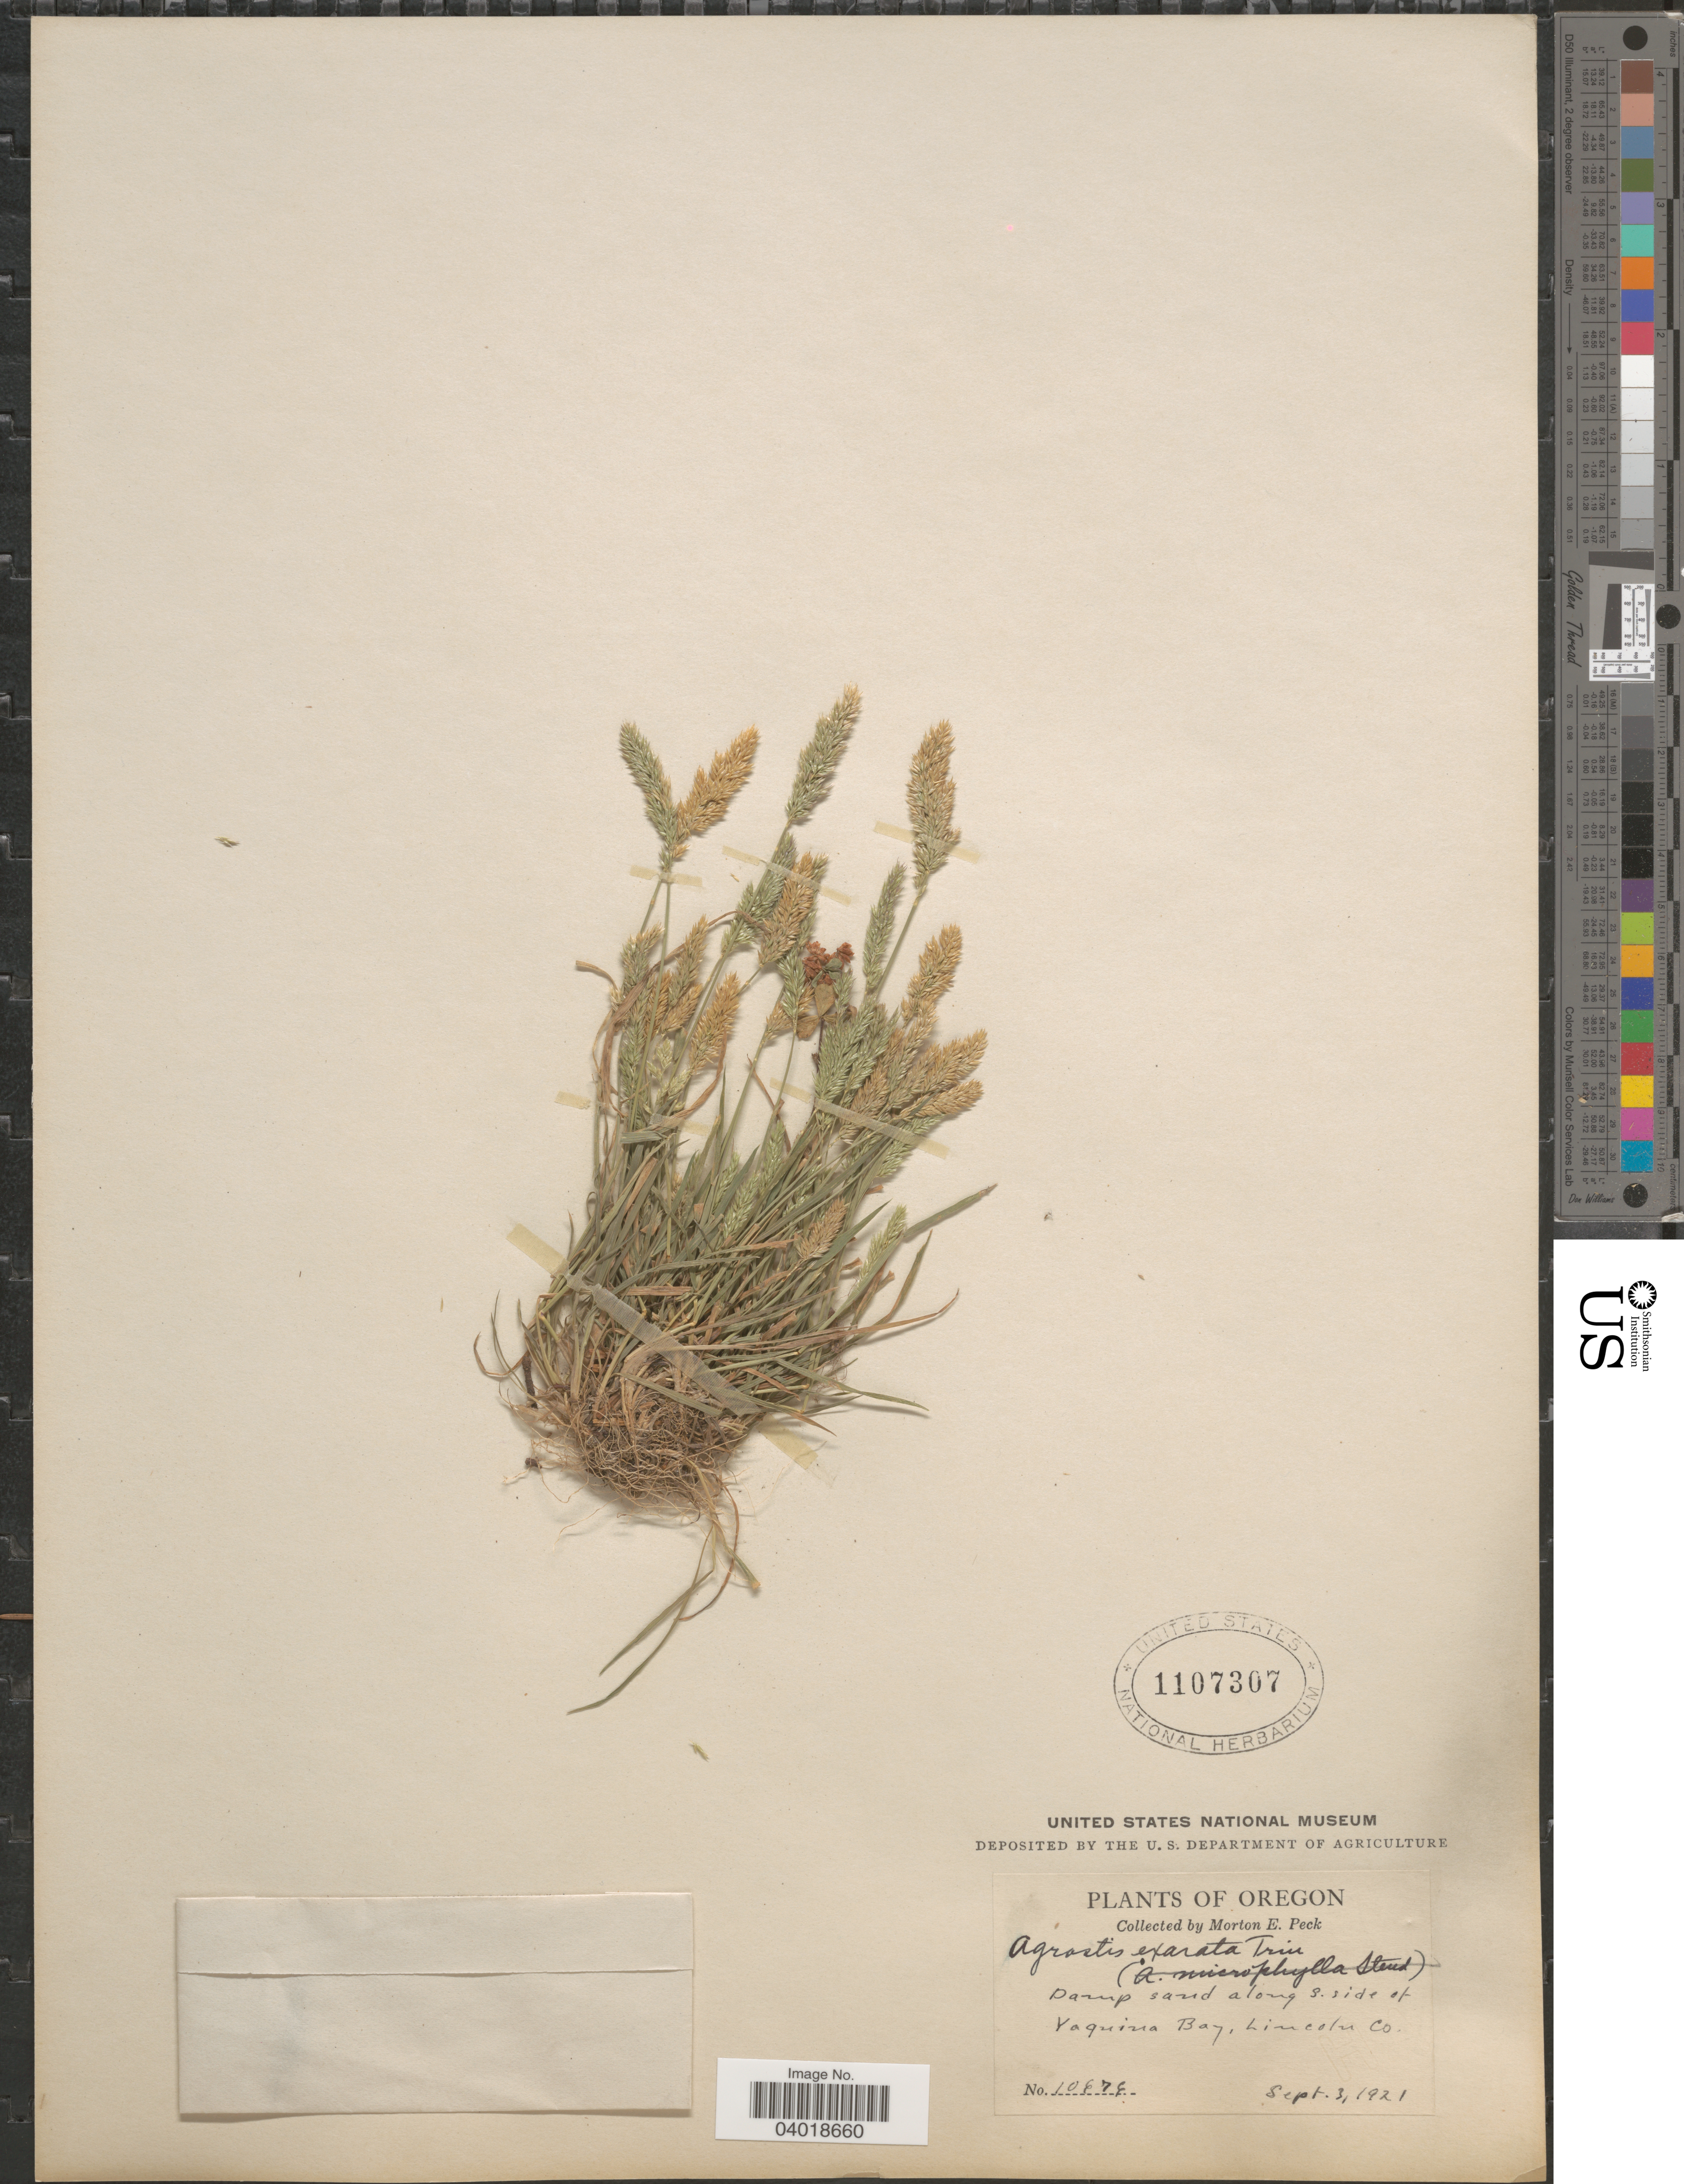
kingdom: Plantae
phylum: Tracheophyta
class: Liliopsida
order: Poales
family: Poaceae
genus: Agrostis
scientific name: Agrostis exarata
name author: Trin.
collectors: M. E. Peck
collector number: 10676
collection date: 1921-09-03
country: United States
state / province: Oregon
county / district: Lincoln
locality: Damp sand along S. side of Yaquina Bay, Lincoln Co.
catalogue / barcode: US 1107307